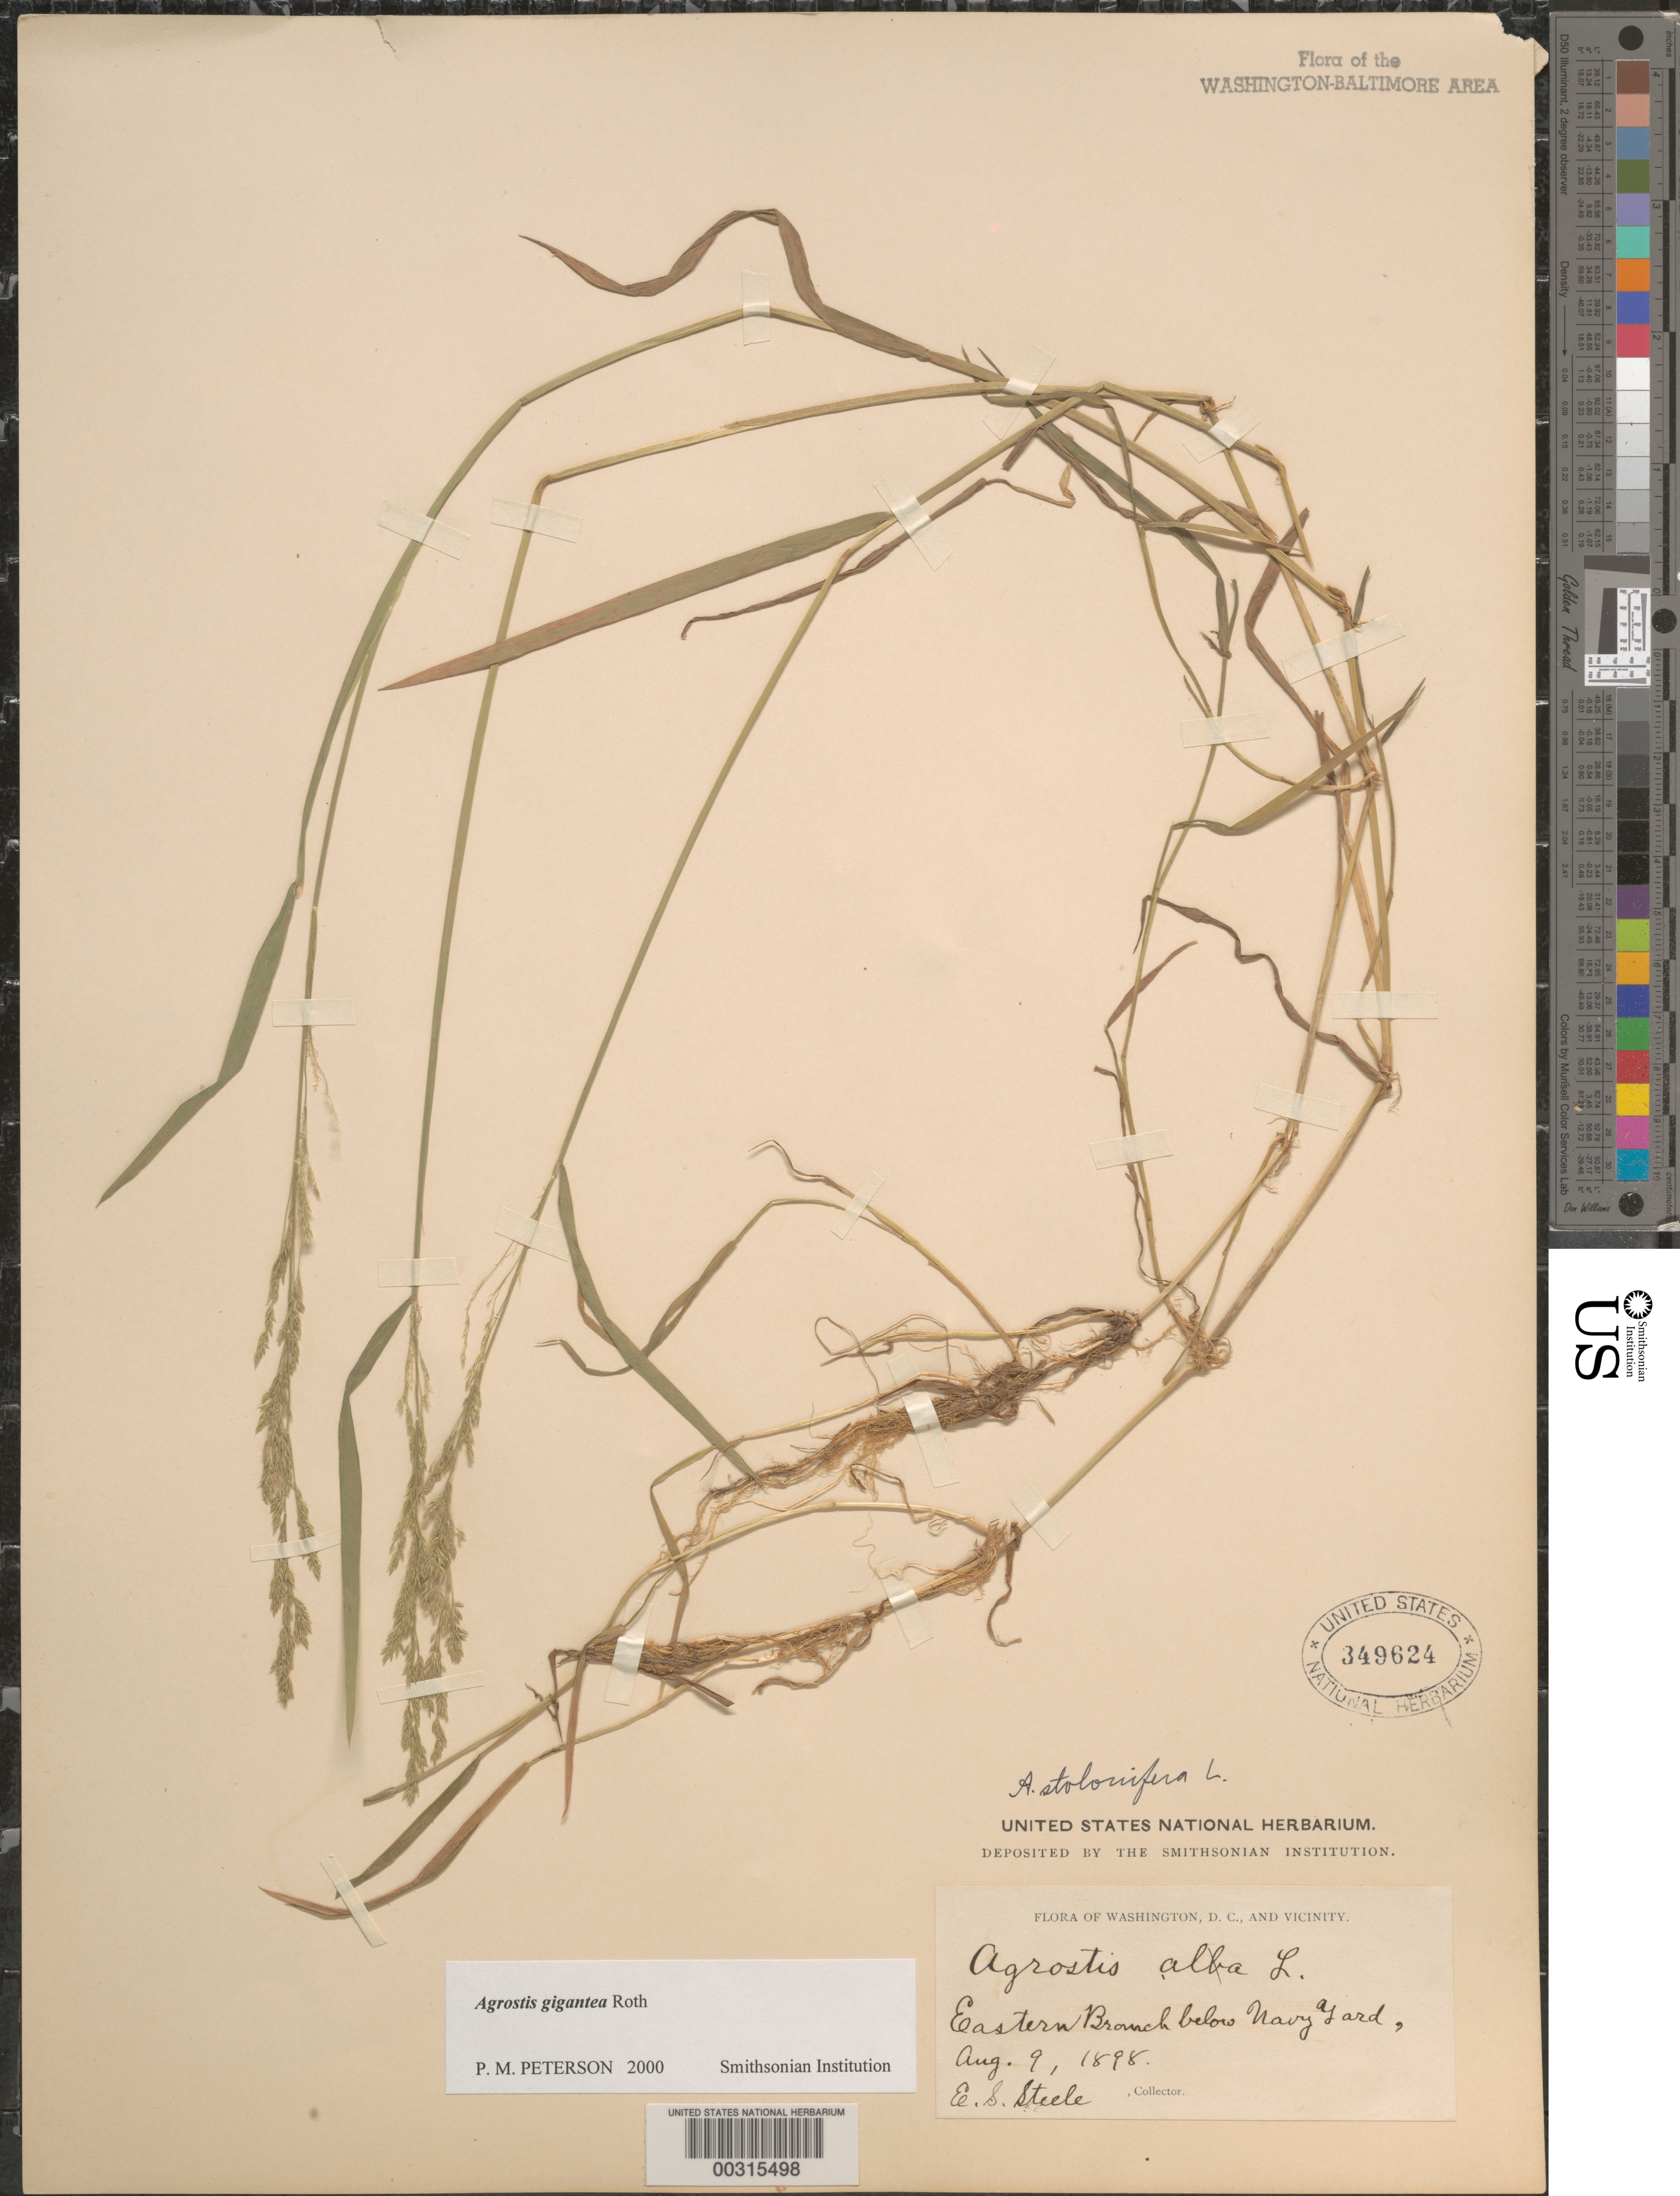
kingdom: Plantae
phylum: Tracheophyta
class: Liliopsida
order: Poales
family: Poaceae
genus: Agrostis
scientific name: Agrostis gigantea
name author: Roth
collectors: E. Steele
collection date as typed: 09 Aug 1898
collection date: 1898-08-09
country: United States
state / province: District of Columbia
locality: Eastern Branch below Navy Yard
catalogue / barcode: US 349624